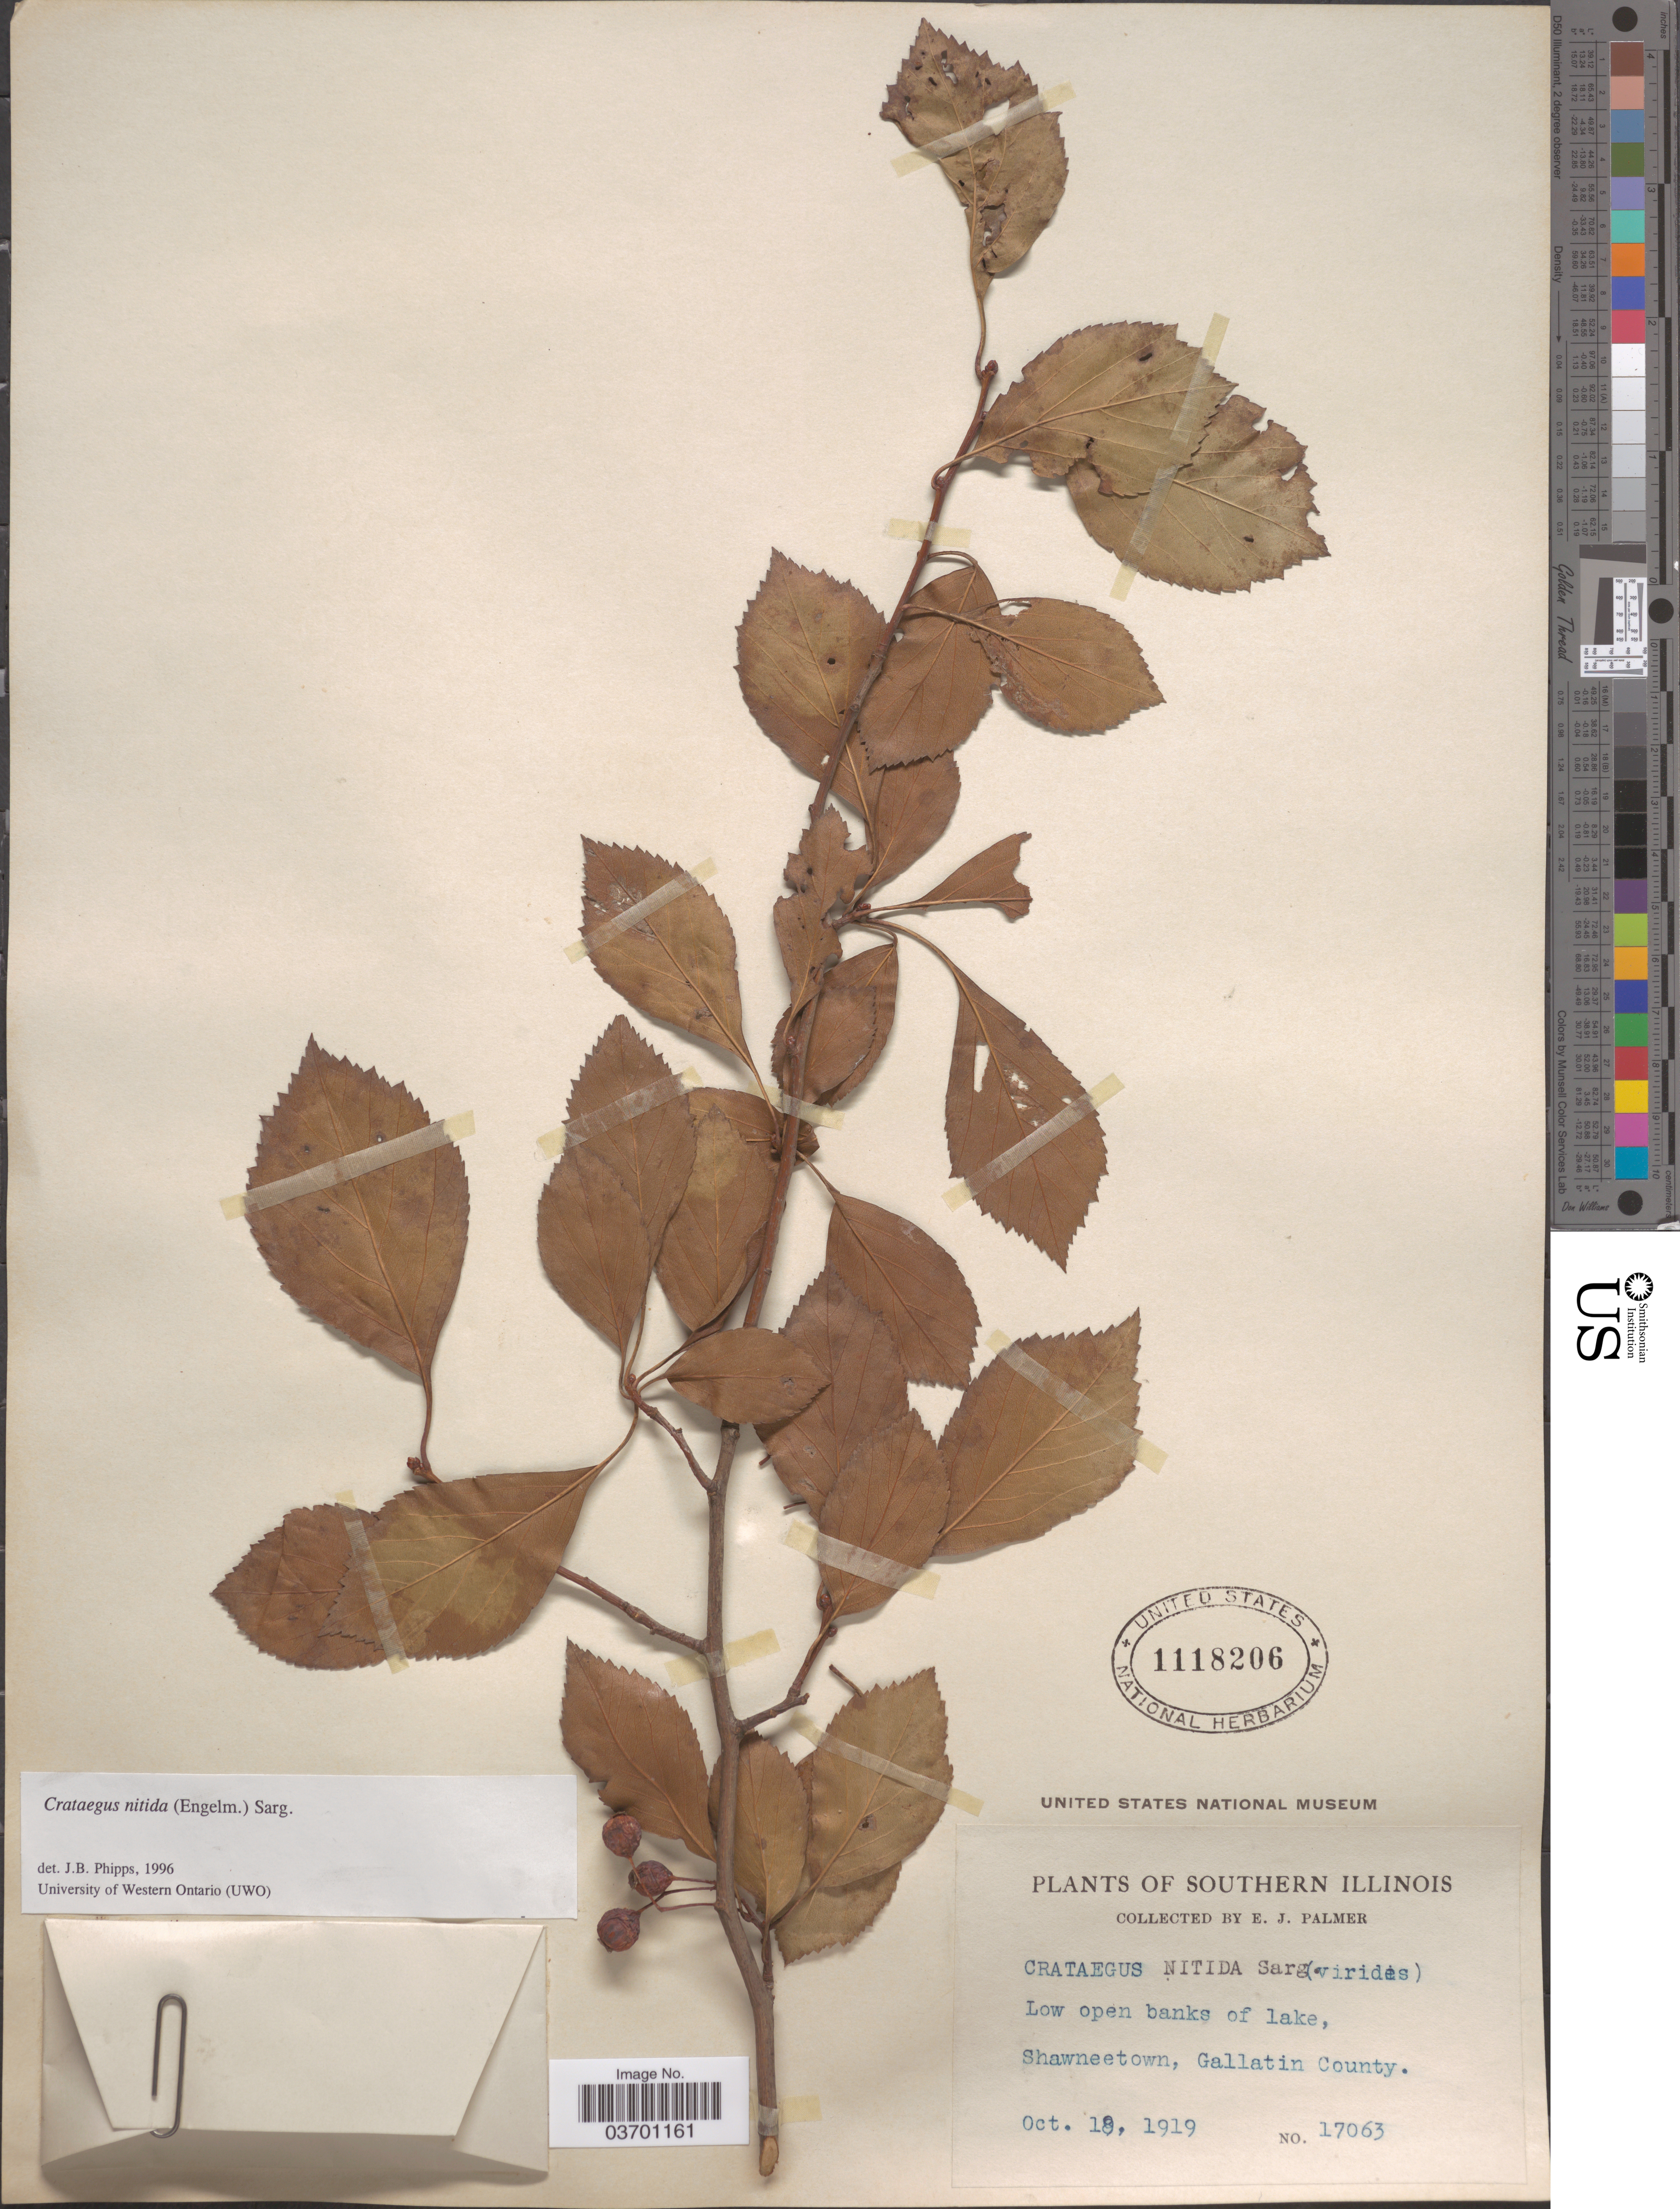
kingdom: Plantae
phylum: Tracheophyta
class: Magnoliopsida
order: Rosales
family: Rosaceae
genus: Crataegus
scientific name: Crataegus nitida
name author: (Engelm. ex Britton & N.E. Br.) Sarg.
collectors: E. J. Palmer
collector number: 17063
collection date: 1919-10-18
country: United States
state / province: Illinois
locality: Southern Illinois. Shawneetown, Gallatin County.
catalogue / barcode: US 1118206